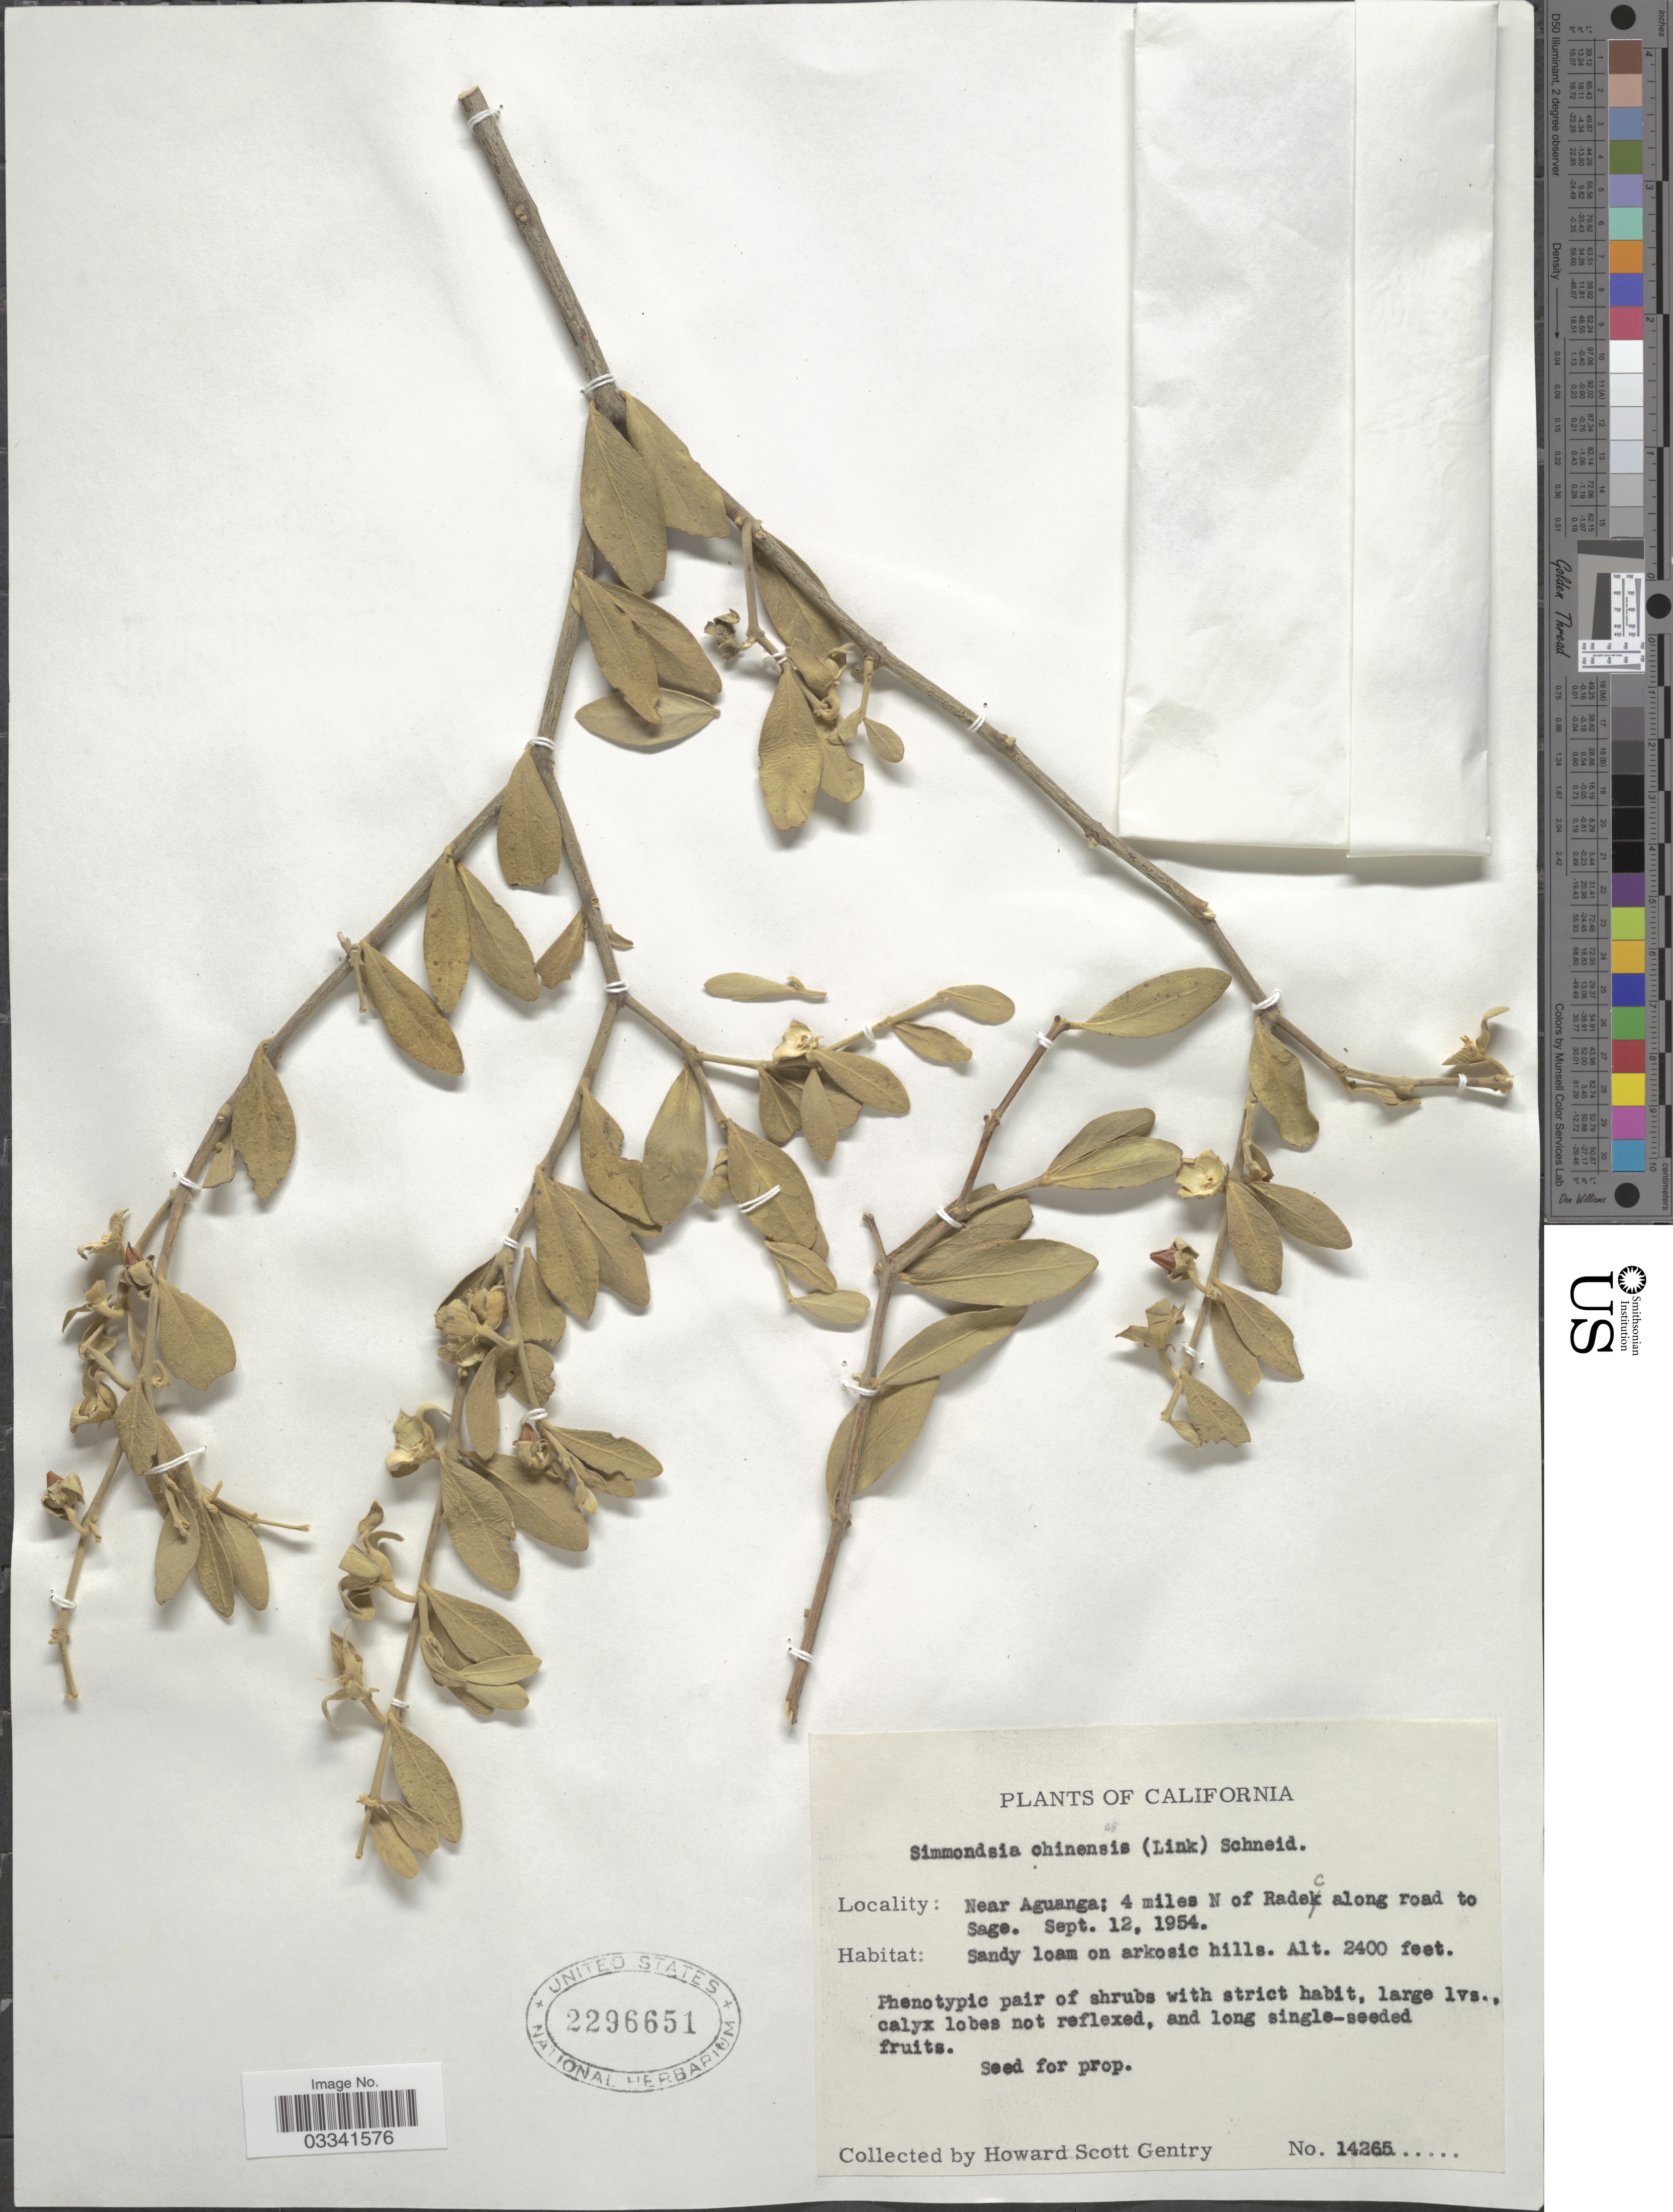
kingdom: Plantae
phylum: Tracheophyta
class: Magnoliopsida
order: Caryophyllales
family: Simmondsiaceae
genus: Simmondsia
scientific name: Simmondsia chinensis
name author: (Link) C.K. Schneid.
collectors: H. S. Gentry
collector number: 14265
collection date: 1954-09-12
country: United States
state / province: California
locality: Near Aguanga; 4 miles N of Radec along road to Sage.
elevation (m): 732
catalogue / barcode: US 2296651